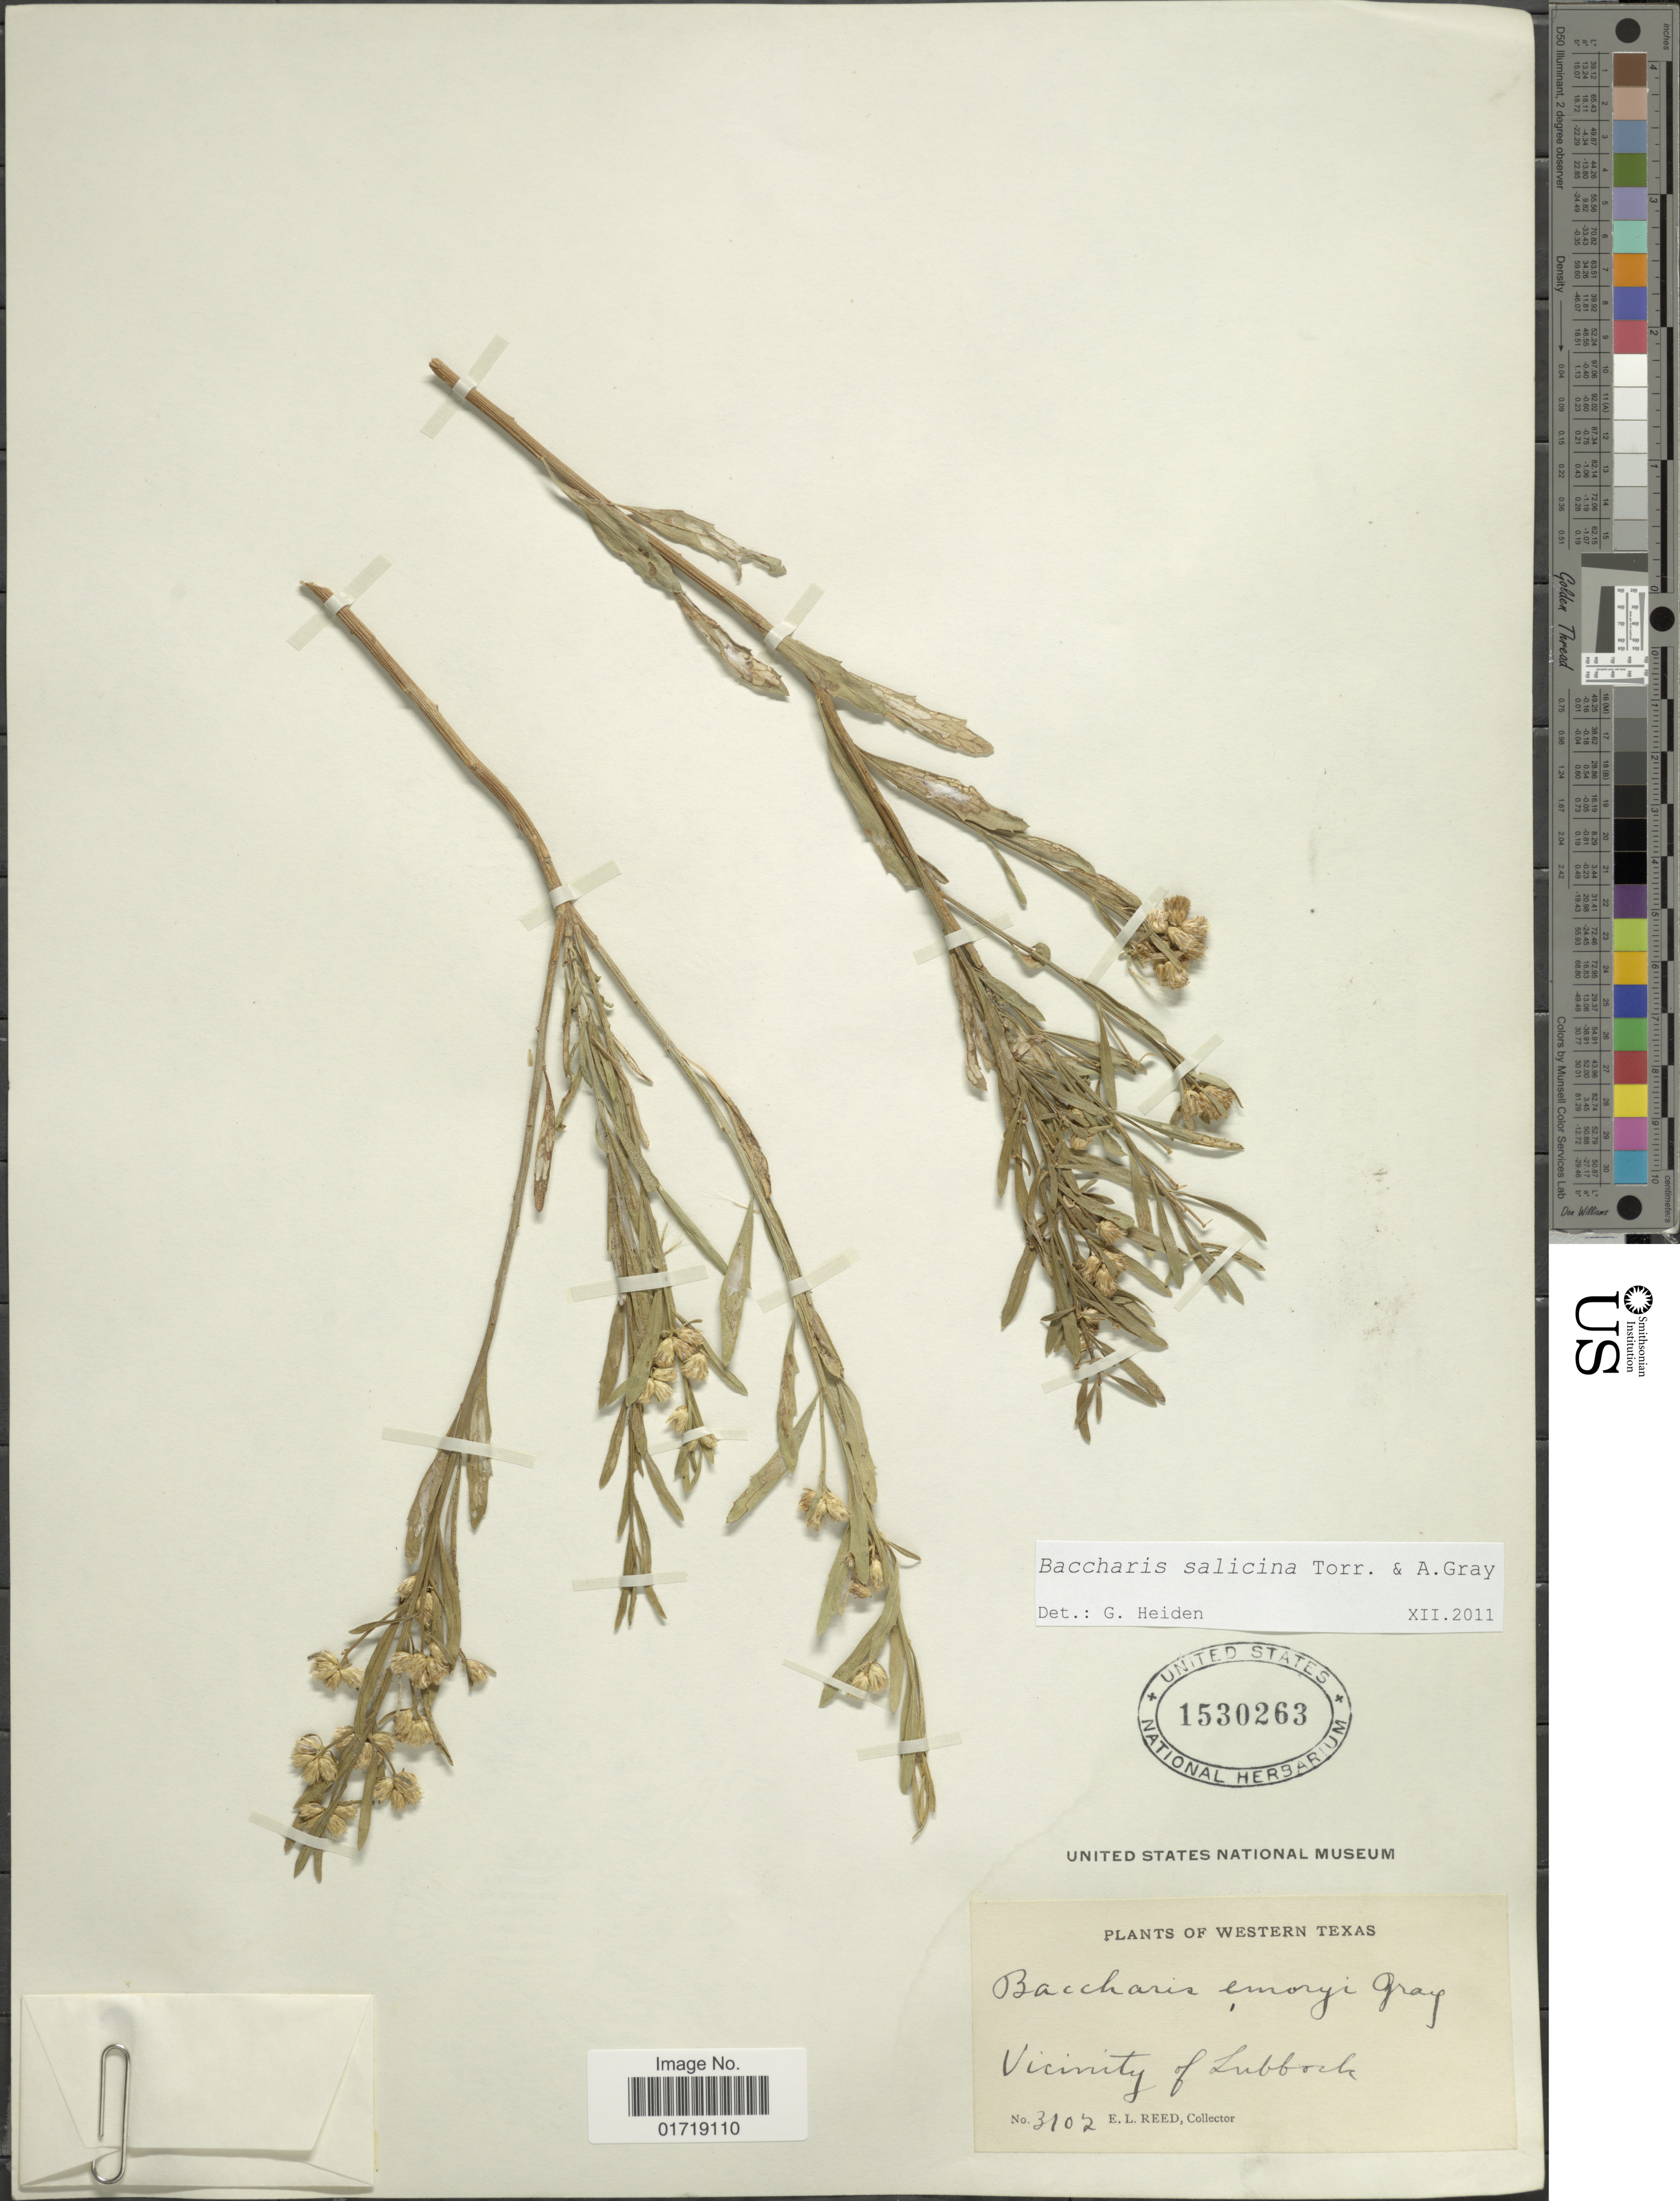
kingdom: Plantae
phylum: Tracheophyta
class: Magnoliopsida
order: Asterales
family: Asteraceae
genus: Baccharis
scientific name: Baccharis salicina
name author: Torr. & A. Gray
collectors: E. Reed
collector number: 3102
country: United States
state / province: Texas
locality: Western Texas, Vicinity of Lubbock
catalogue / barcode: US 1530263